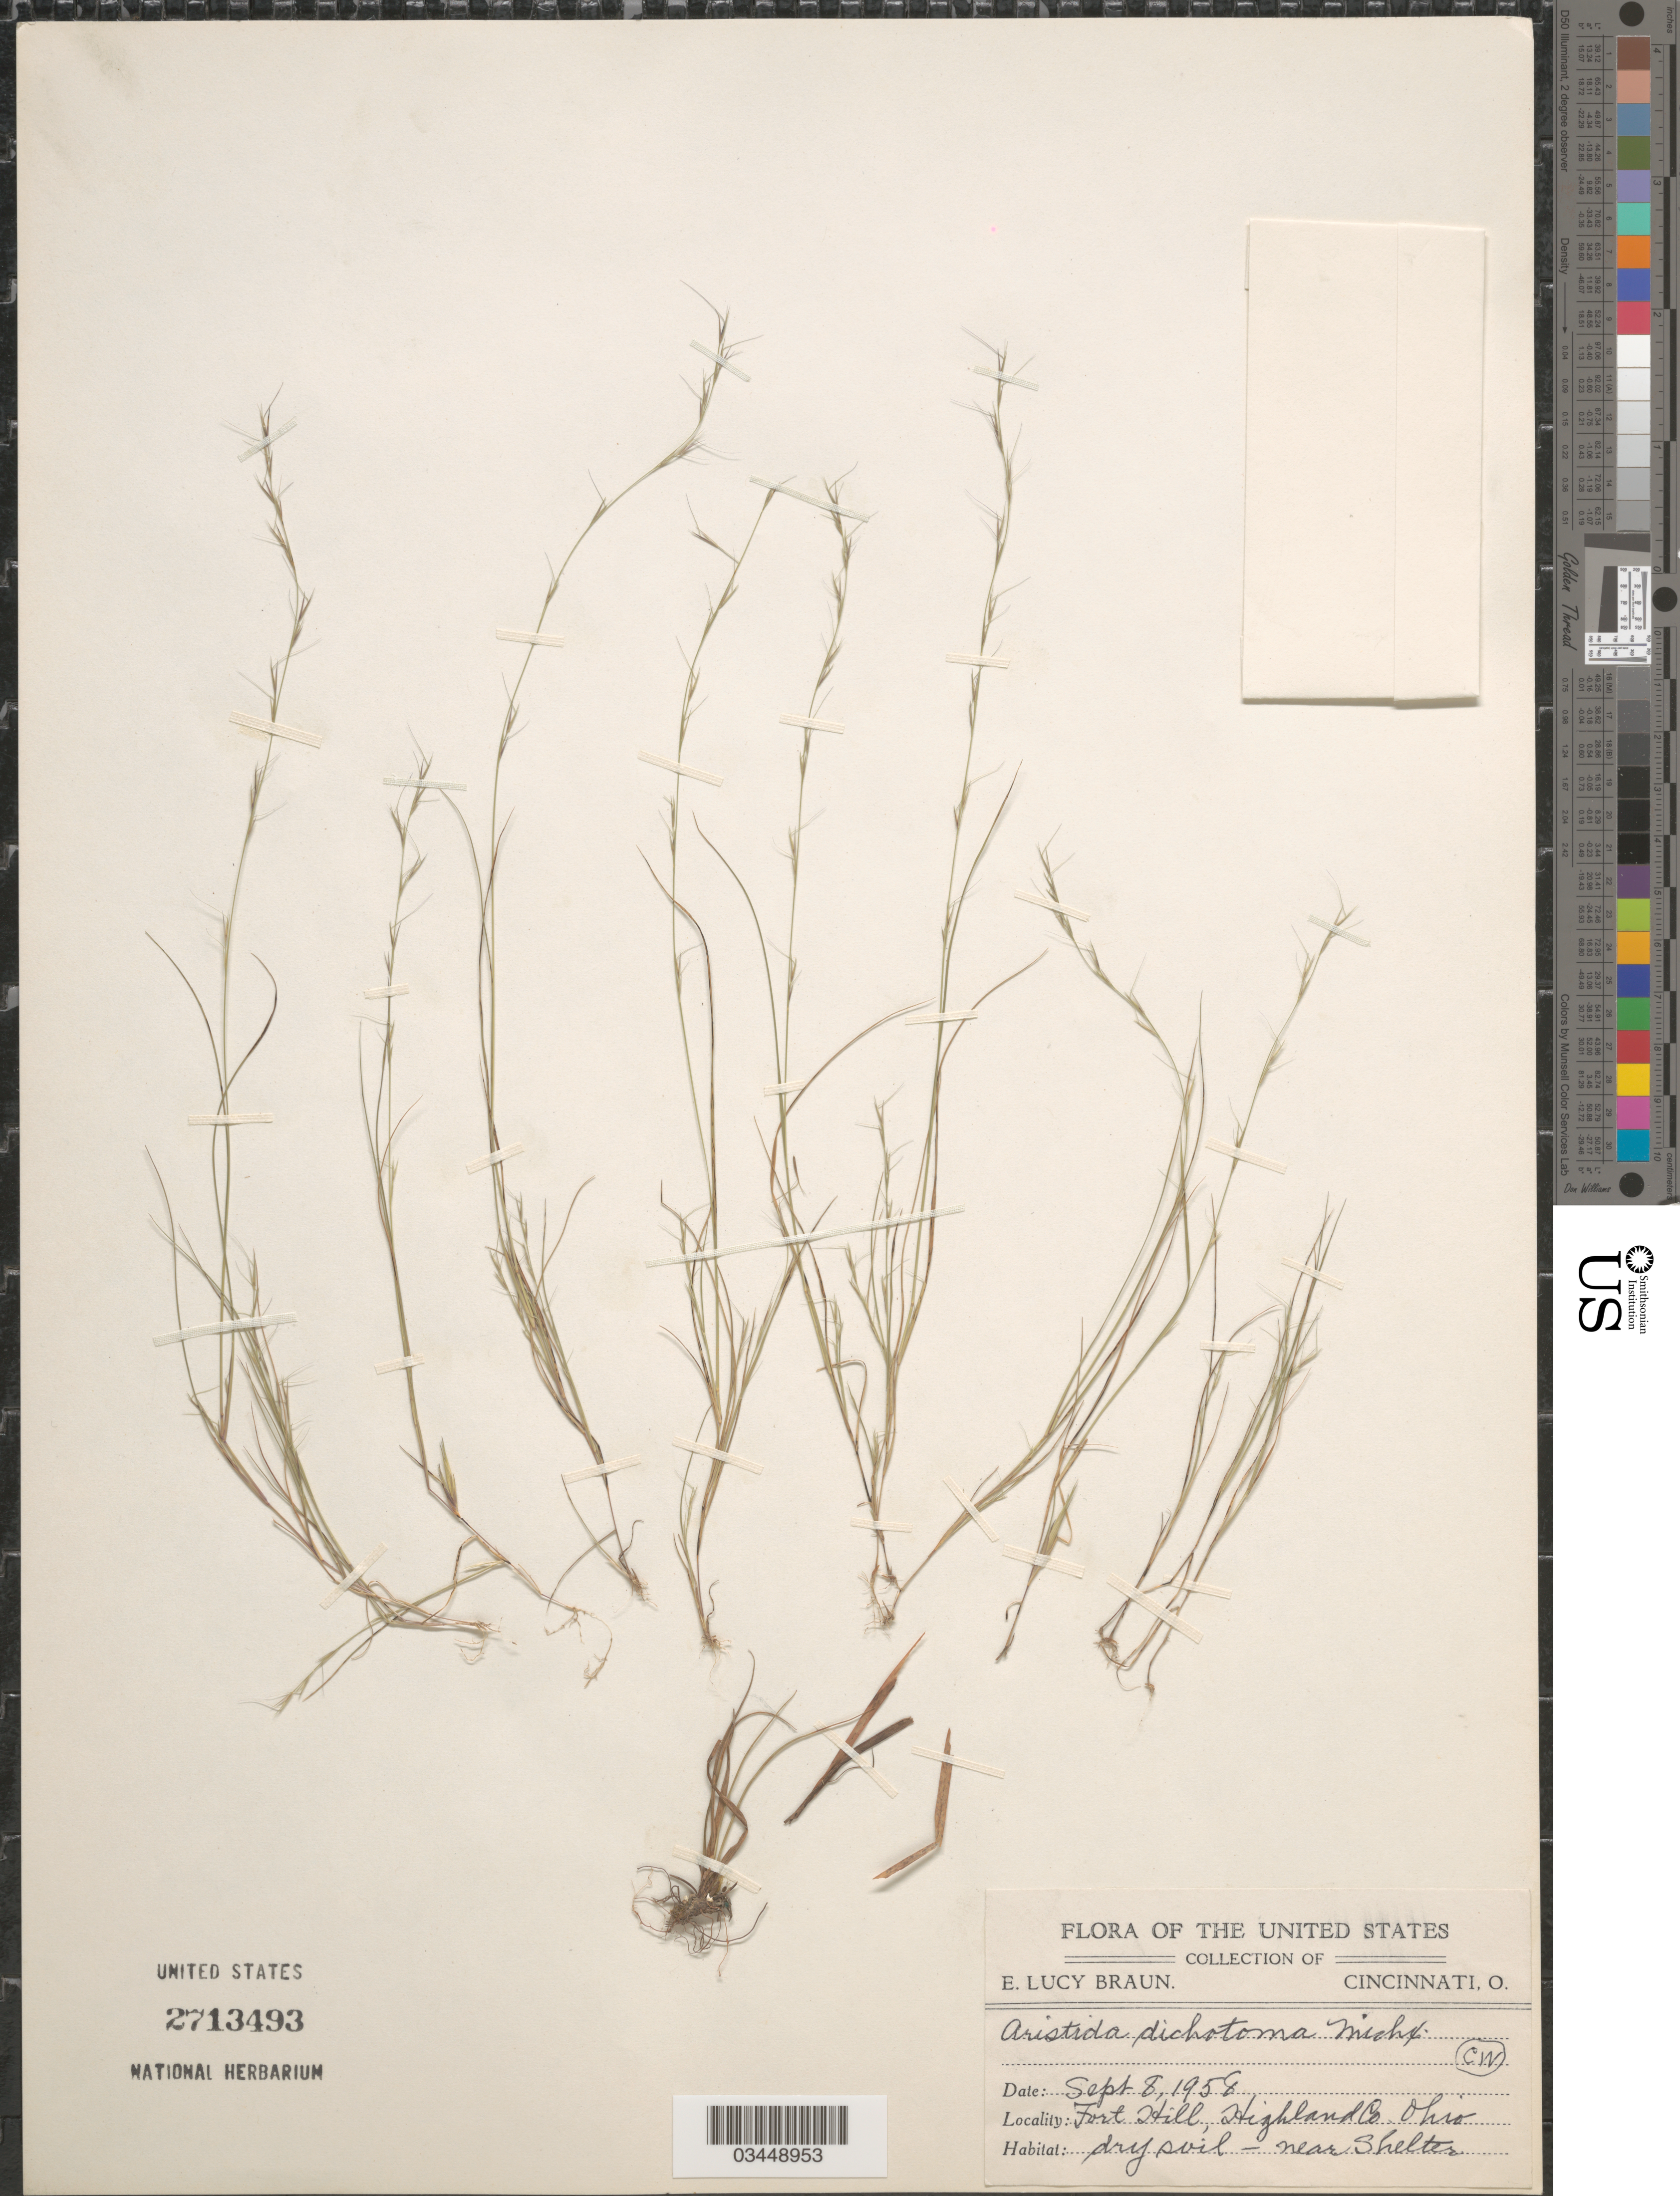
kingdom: Plantae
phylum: Tracheophyta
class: Liliopsida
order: Poales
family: Poaceae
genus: Aristida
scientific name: Aristida dichotoma var. dichotoma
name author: Michx.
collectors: E. L. Braun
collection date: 1958-09-08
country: United States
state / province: Ohio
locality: Fort Hill, Highland Co.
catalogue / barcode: US 2713493